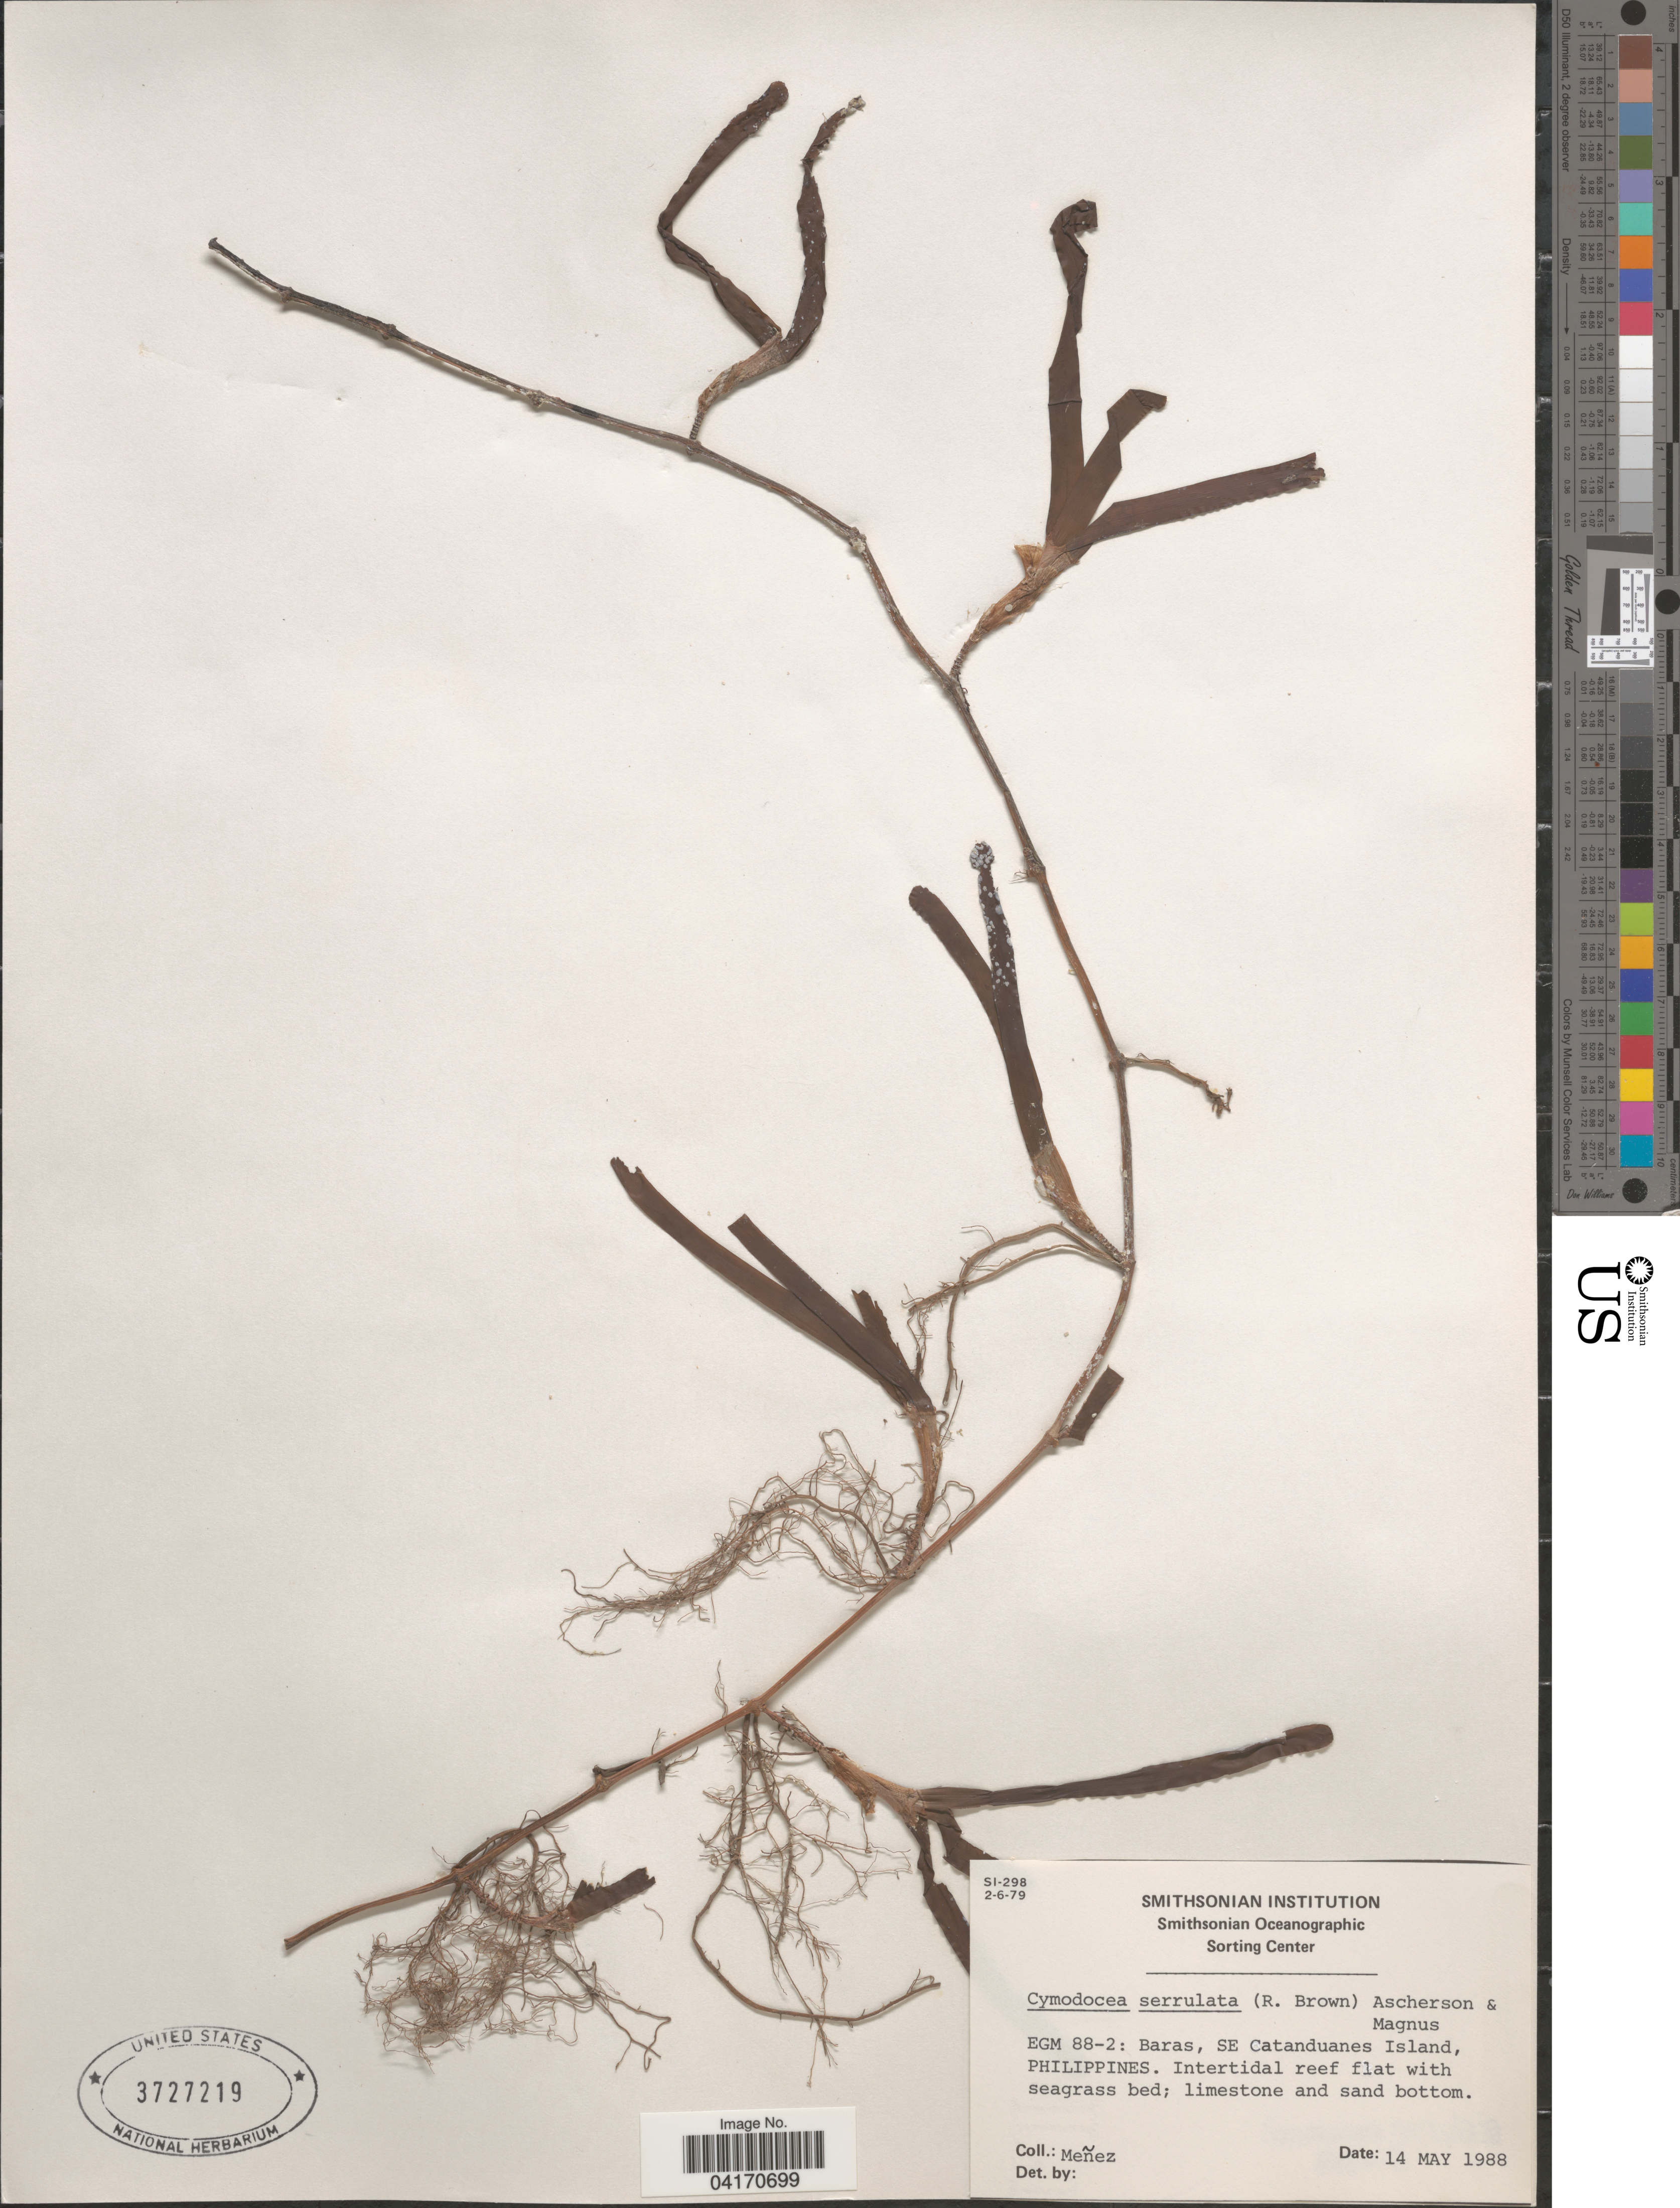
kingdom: Plantae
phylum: Tracheophyta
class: Liliopsida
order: Alismatales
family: Cymodoceaceae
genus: Cymodocea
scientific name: Cymodocea serrulata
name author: (R. Br.) Magnus & Ashers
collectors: Menez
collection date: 1988-05-14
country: Philippines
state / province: Bicol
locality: EGM 88-2: Baras, SE Catanduanes Island.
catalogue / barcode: US 3727219